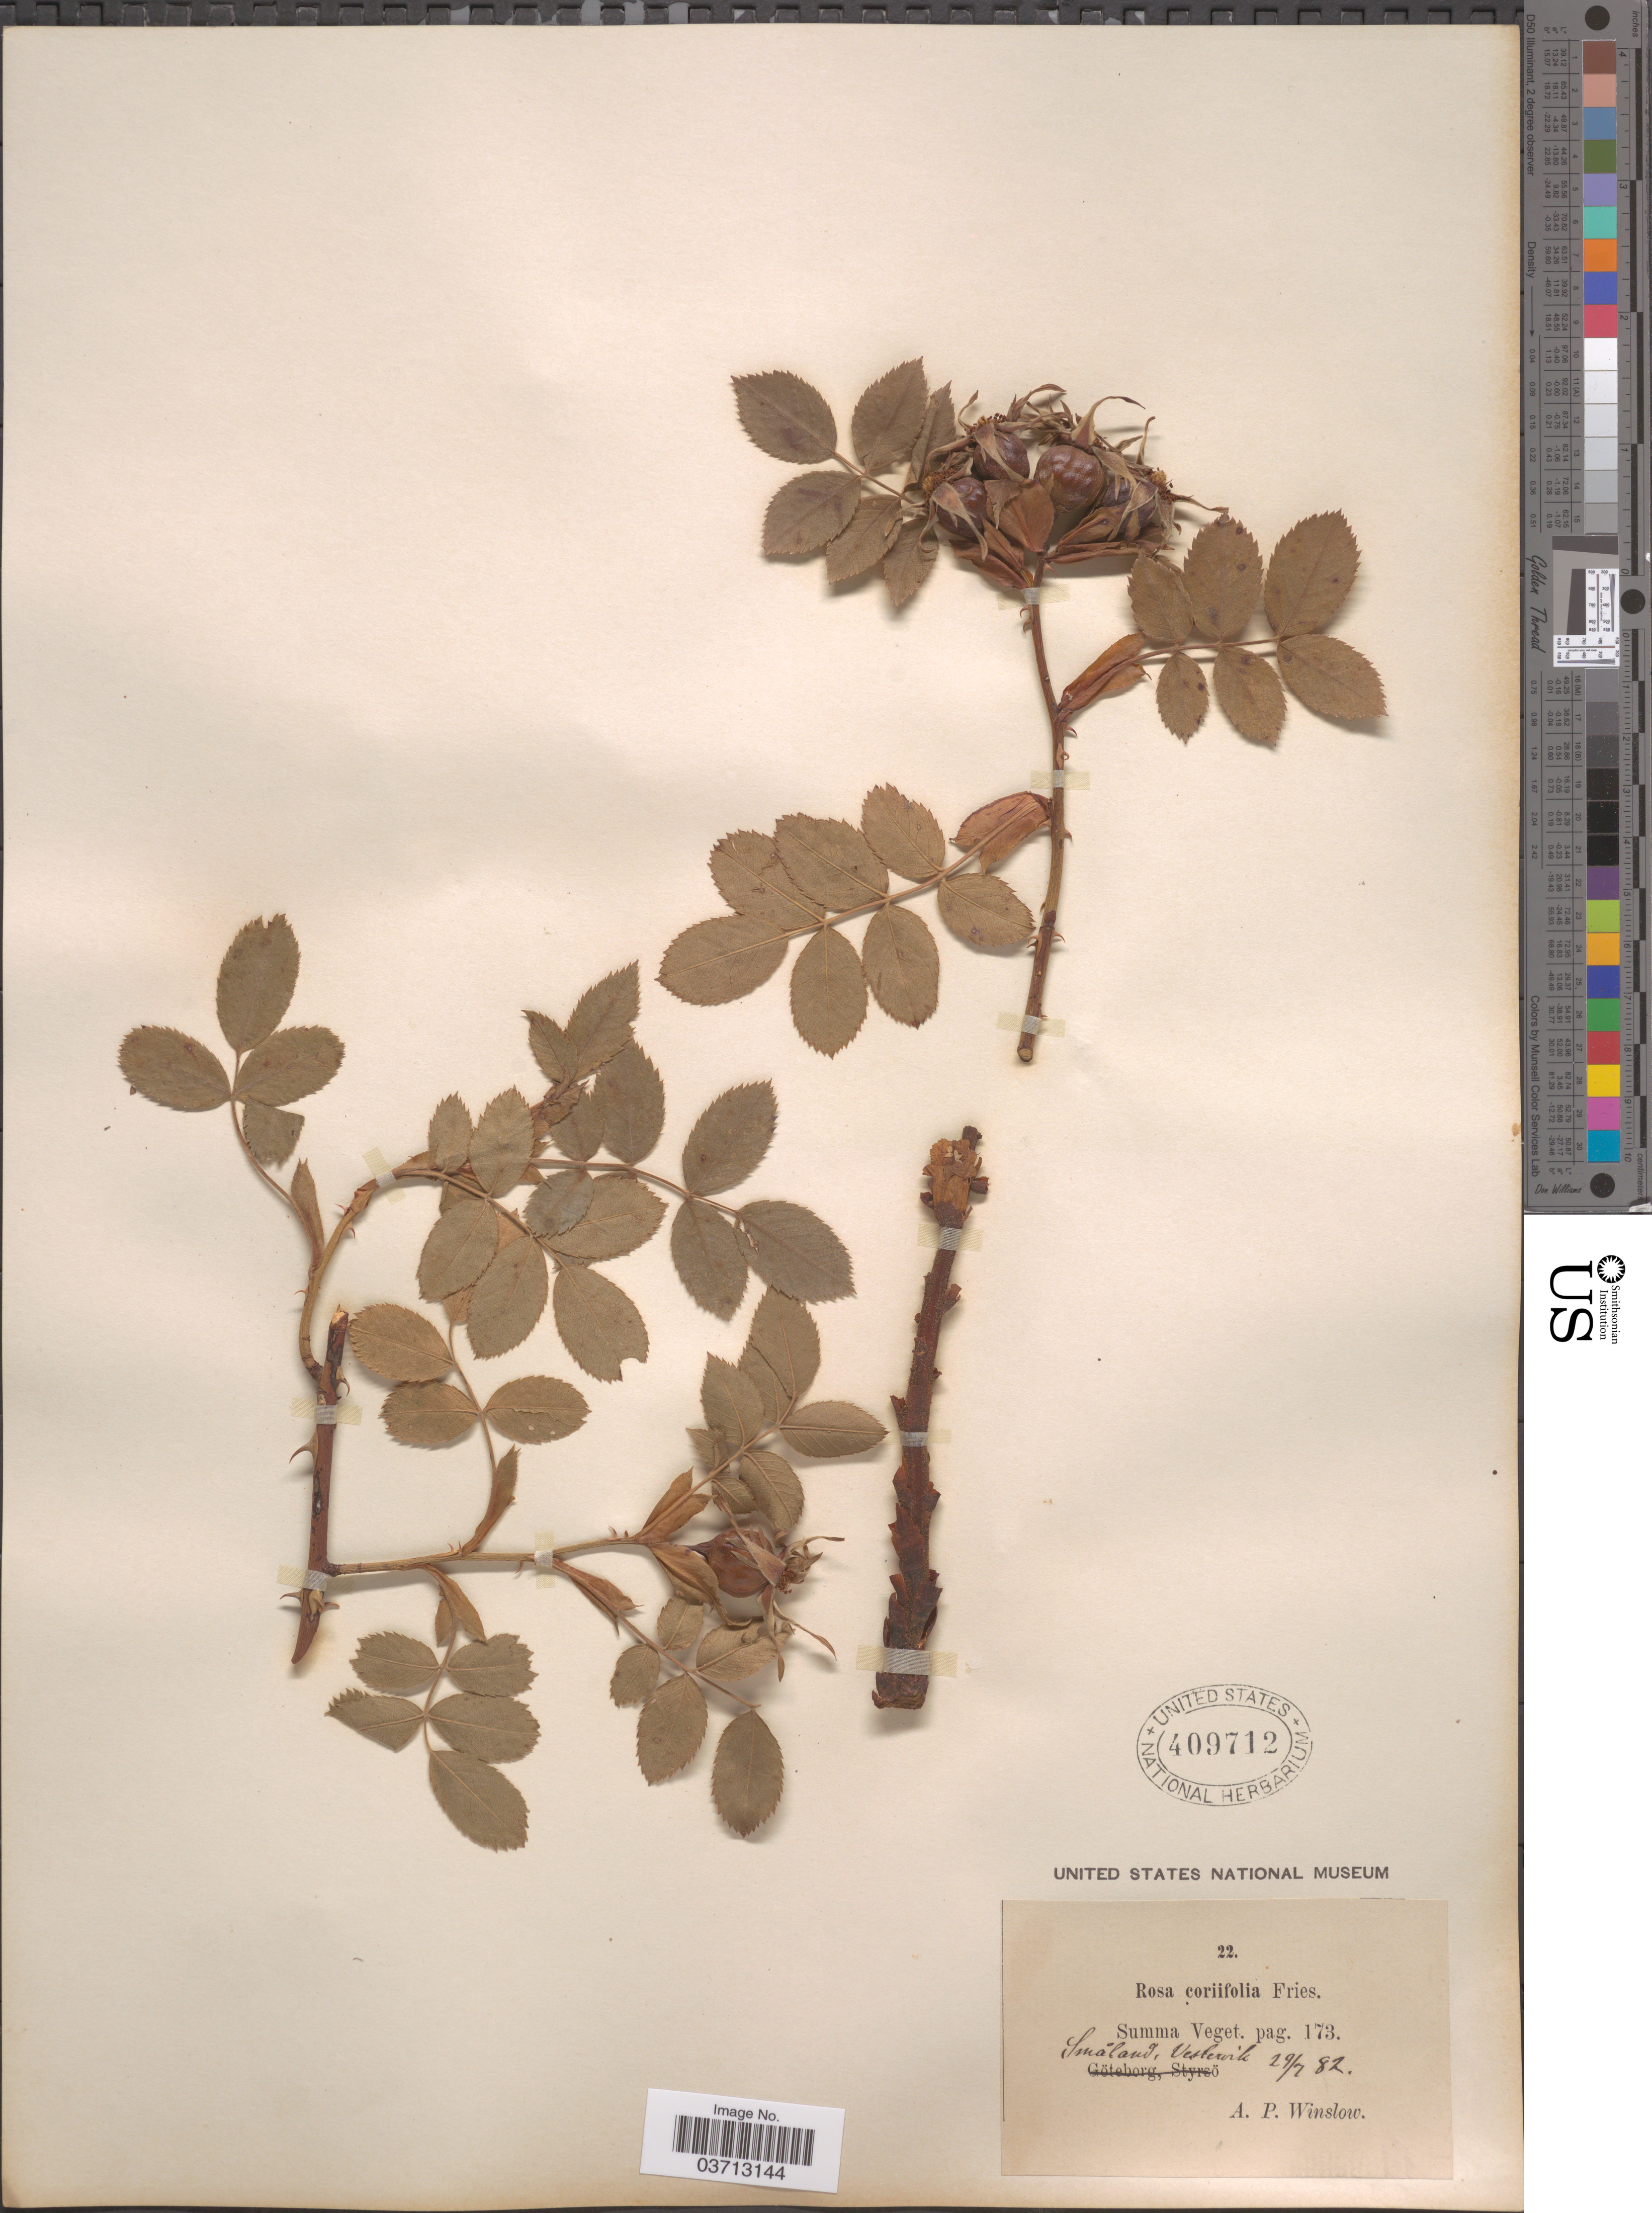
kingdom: Plantae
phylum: Tracheophyta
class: Magnoliopsida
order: Rosales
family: Rosaceae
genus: Rosa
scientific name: Rosa coriifolia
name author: Fr. a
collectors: A. Winslow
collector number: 22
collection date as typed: Transcribed d/m/y: 29/7/82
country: Sweden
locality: Småland, Vestervik.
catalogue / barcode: US 409712